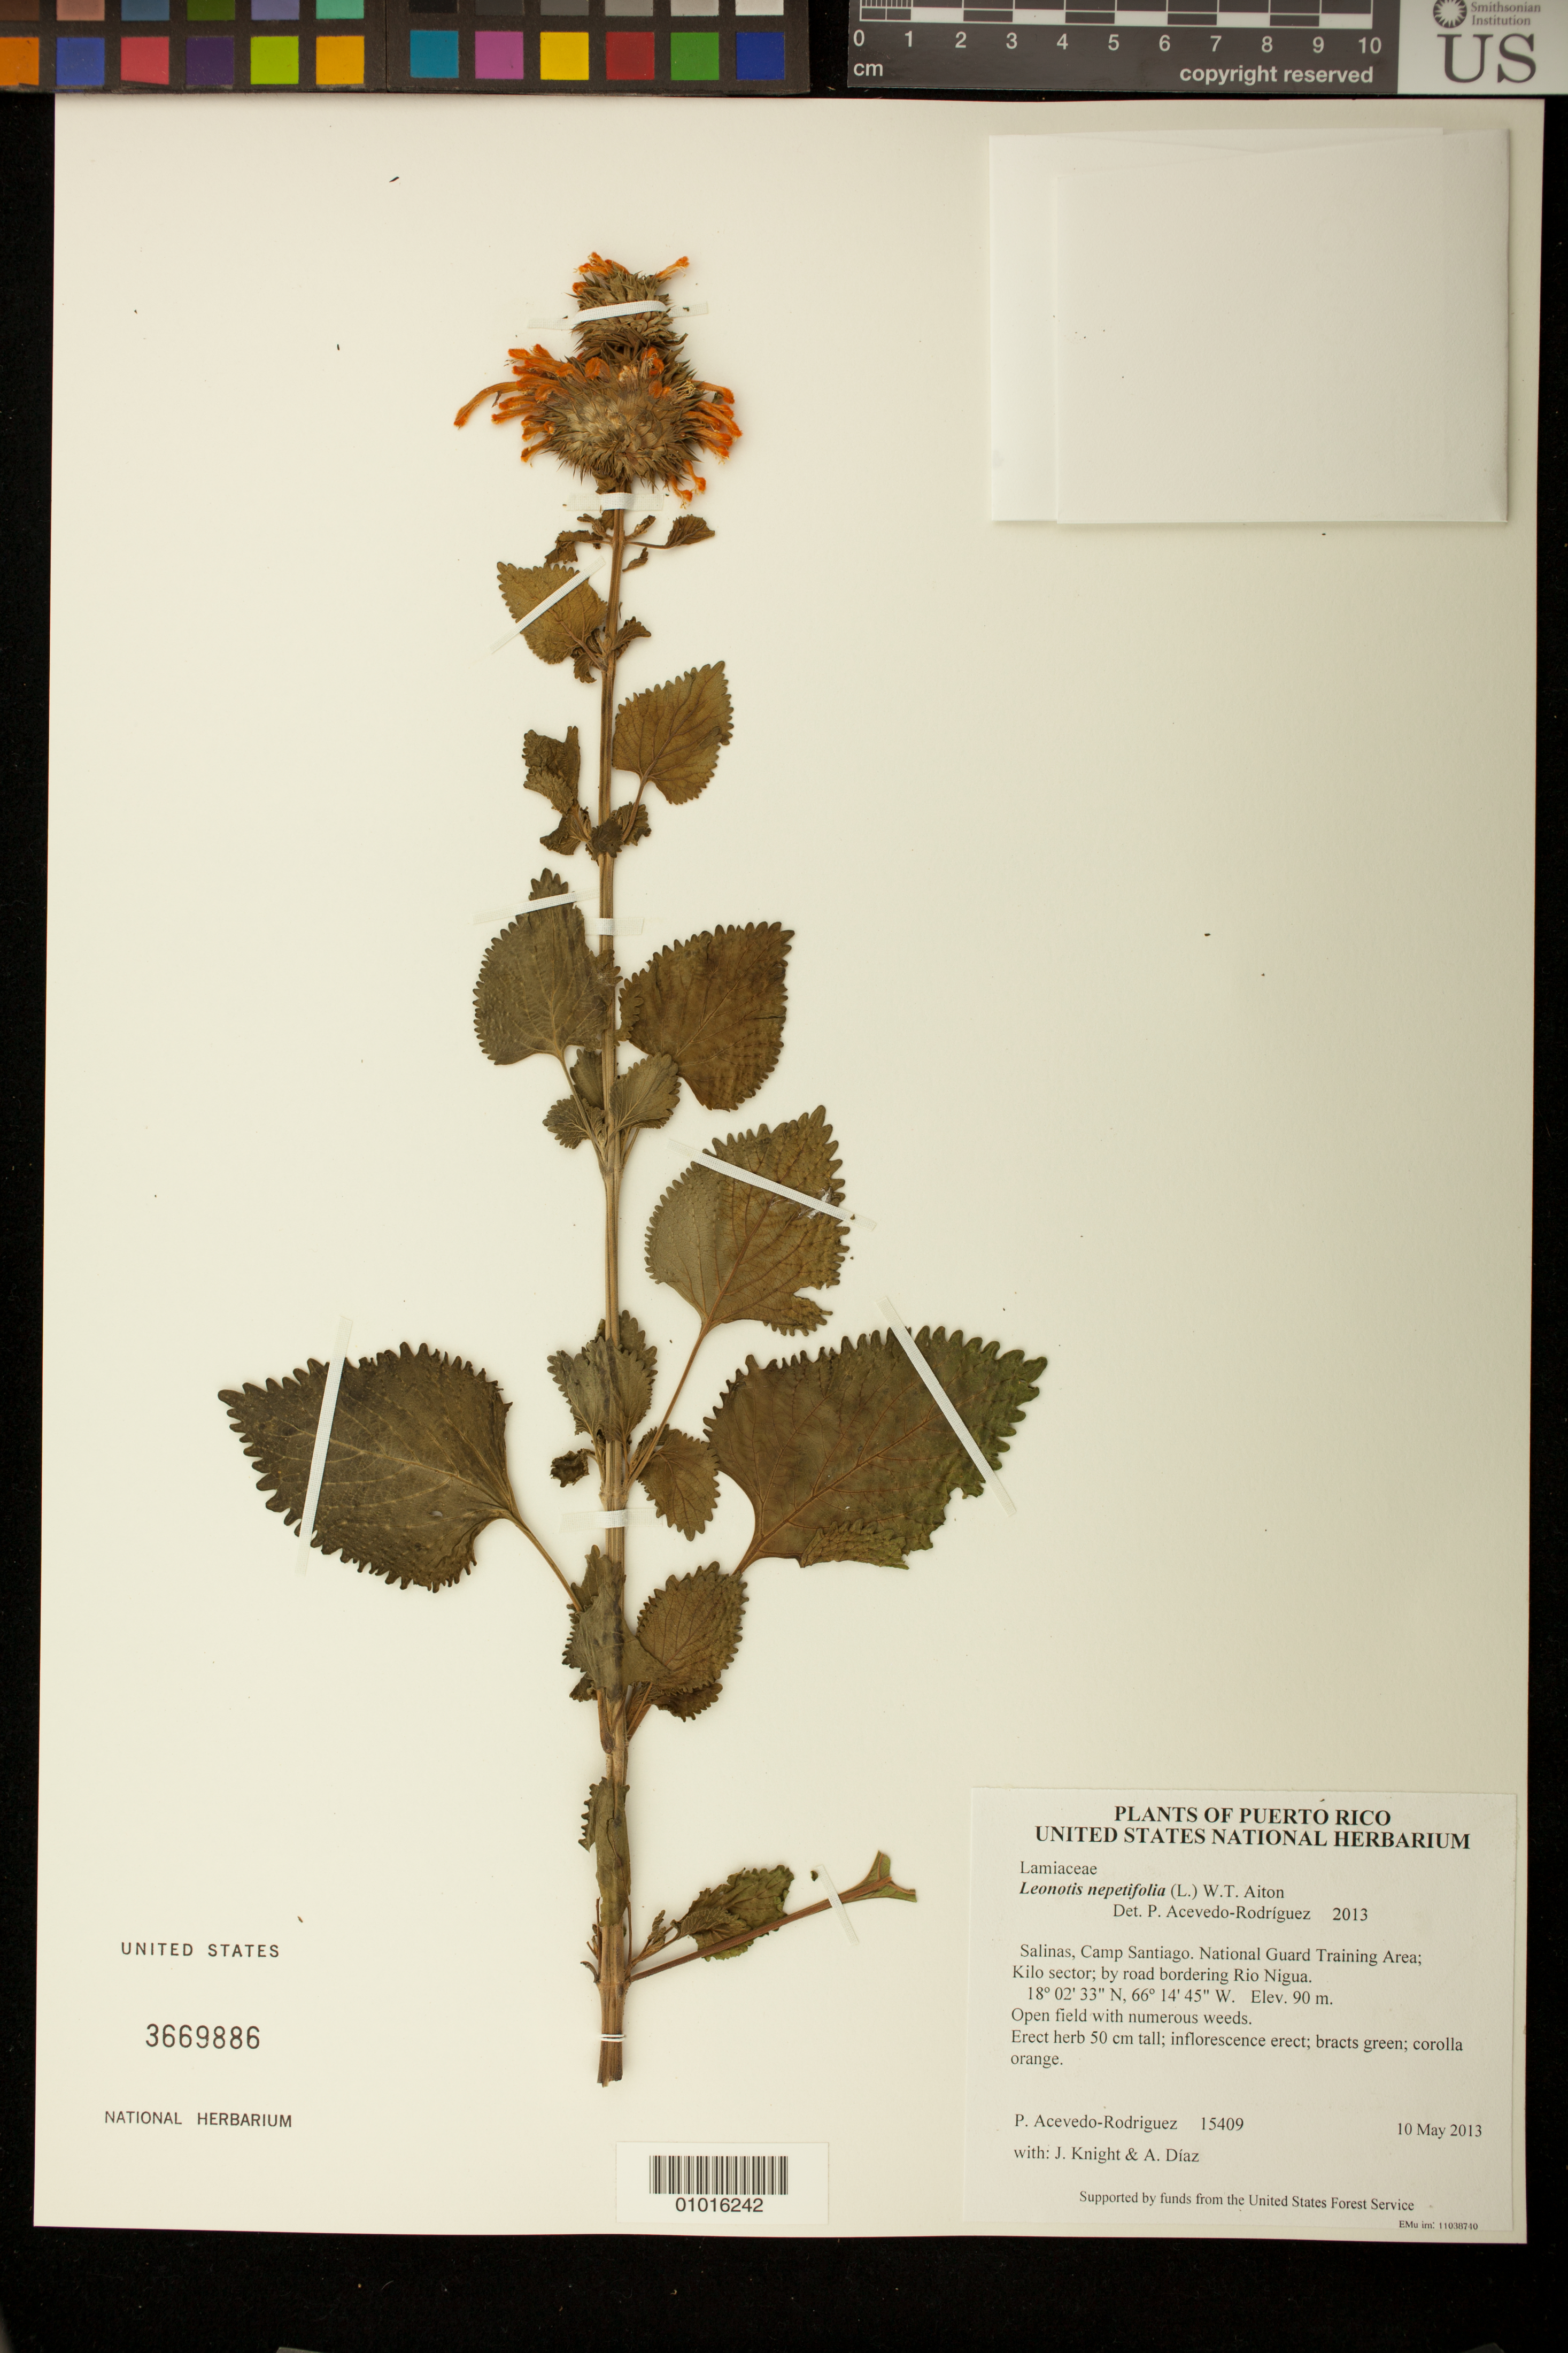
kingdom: Plantae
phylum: Tracheophyta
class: Magnoliopsida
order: Lamiales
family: Lamiaceae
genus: Leonotis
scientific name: Leonotis nepetifolia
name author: (L.) R. Br.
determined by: Acevedo-Rodríguez, P., (BOT), Smithsonian Institution - National Museum of Natural History (UNITED STATES)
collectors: P. Acevedo-Rodr., J. Knight & A. Díaz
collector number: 15409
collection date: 2013-05-10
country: Puerto Rico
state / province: Salinas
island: Puerto Rico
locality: Camp Santiago. National Guard Training Area; Kilo sector; by road bordering Rio Nigua.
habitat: Open field with numerous weeds.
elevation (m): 90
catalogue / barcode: US 3669886